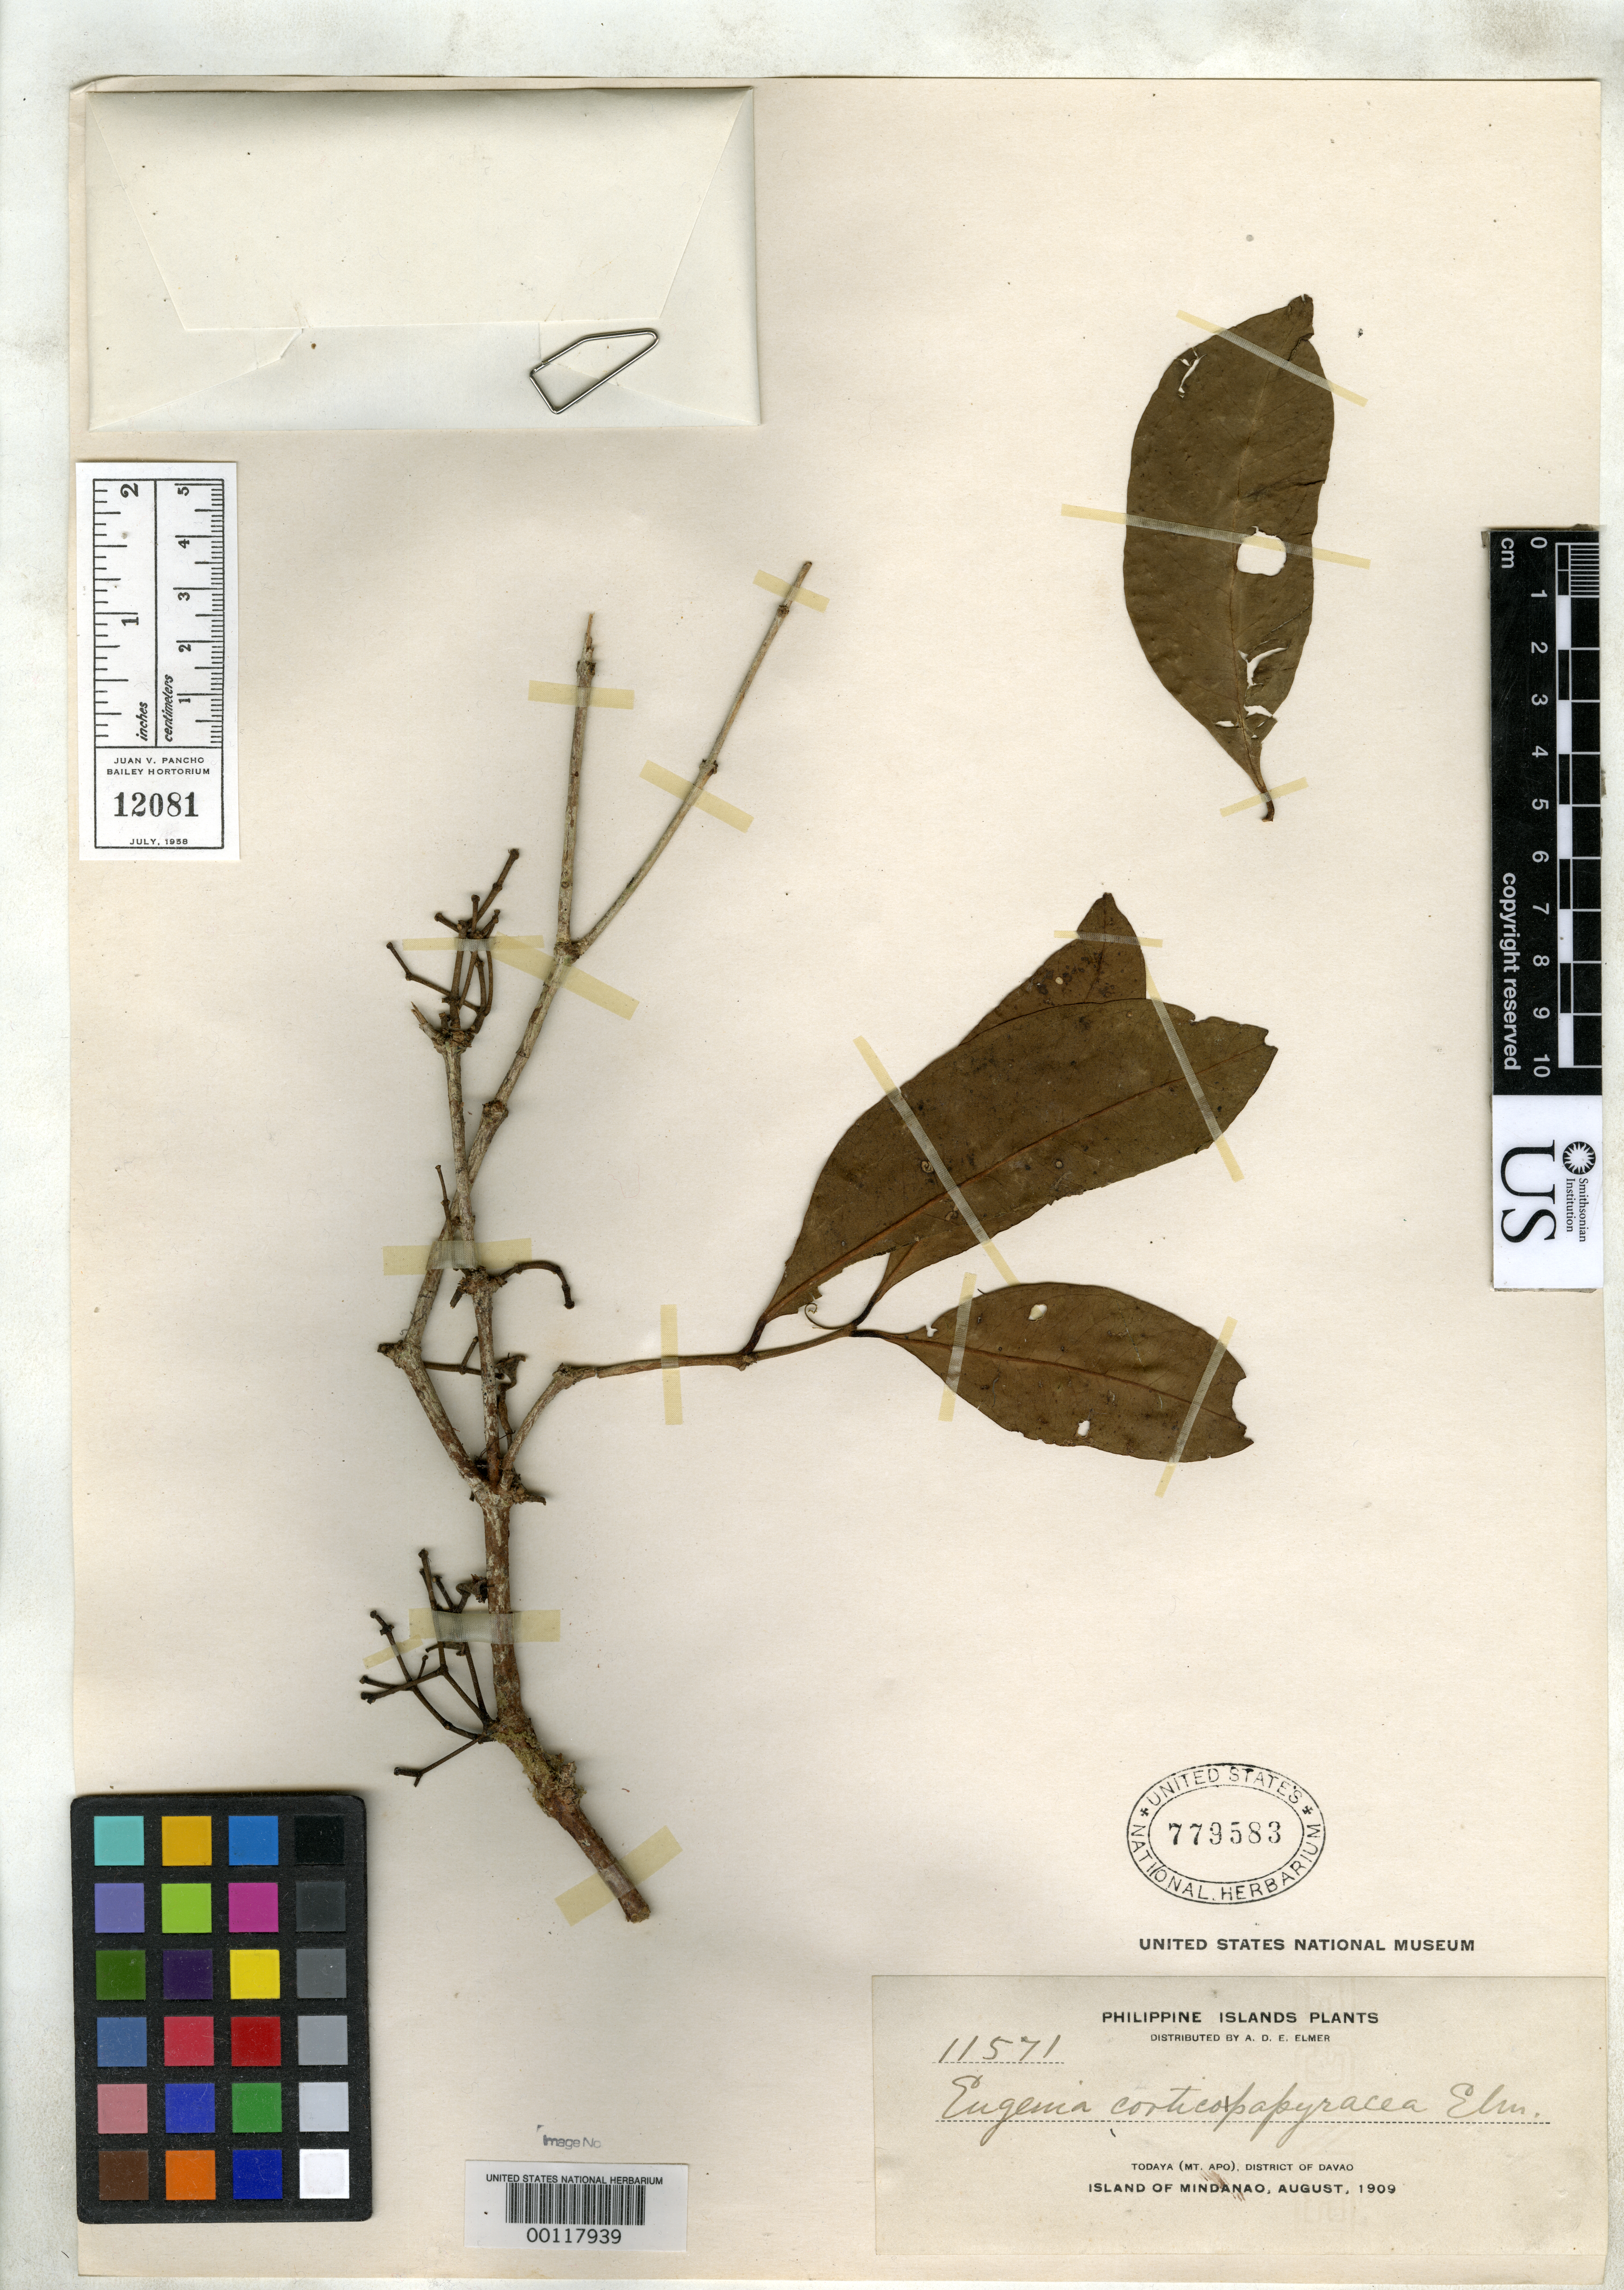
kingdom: Plantae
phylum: Tracheophyta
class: Magnoliopsida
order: Myrtales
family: Myrtaceae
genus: Eugenia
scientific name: Eugenia cortico-papyracea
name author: Elmer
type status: Isotype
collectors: A. D. E. Elmer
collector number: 11571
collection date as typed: Aug 1909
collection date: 1909-08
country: Philippines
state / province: Davao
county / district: Davao del Sur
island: Mindanao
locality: Todaya (Mt. Apo), District of Davao, Island of Mindanao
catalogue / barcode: US 779583